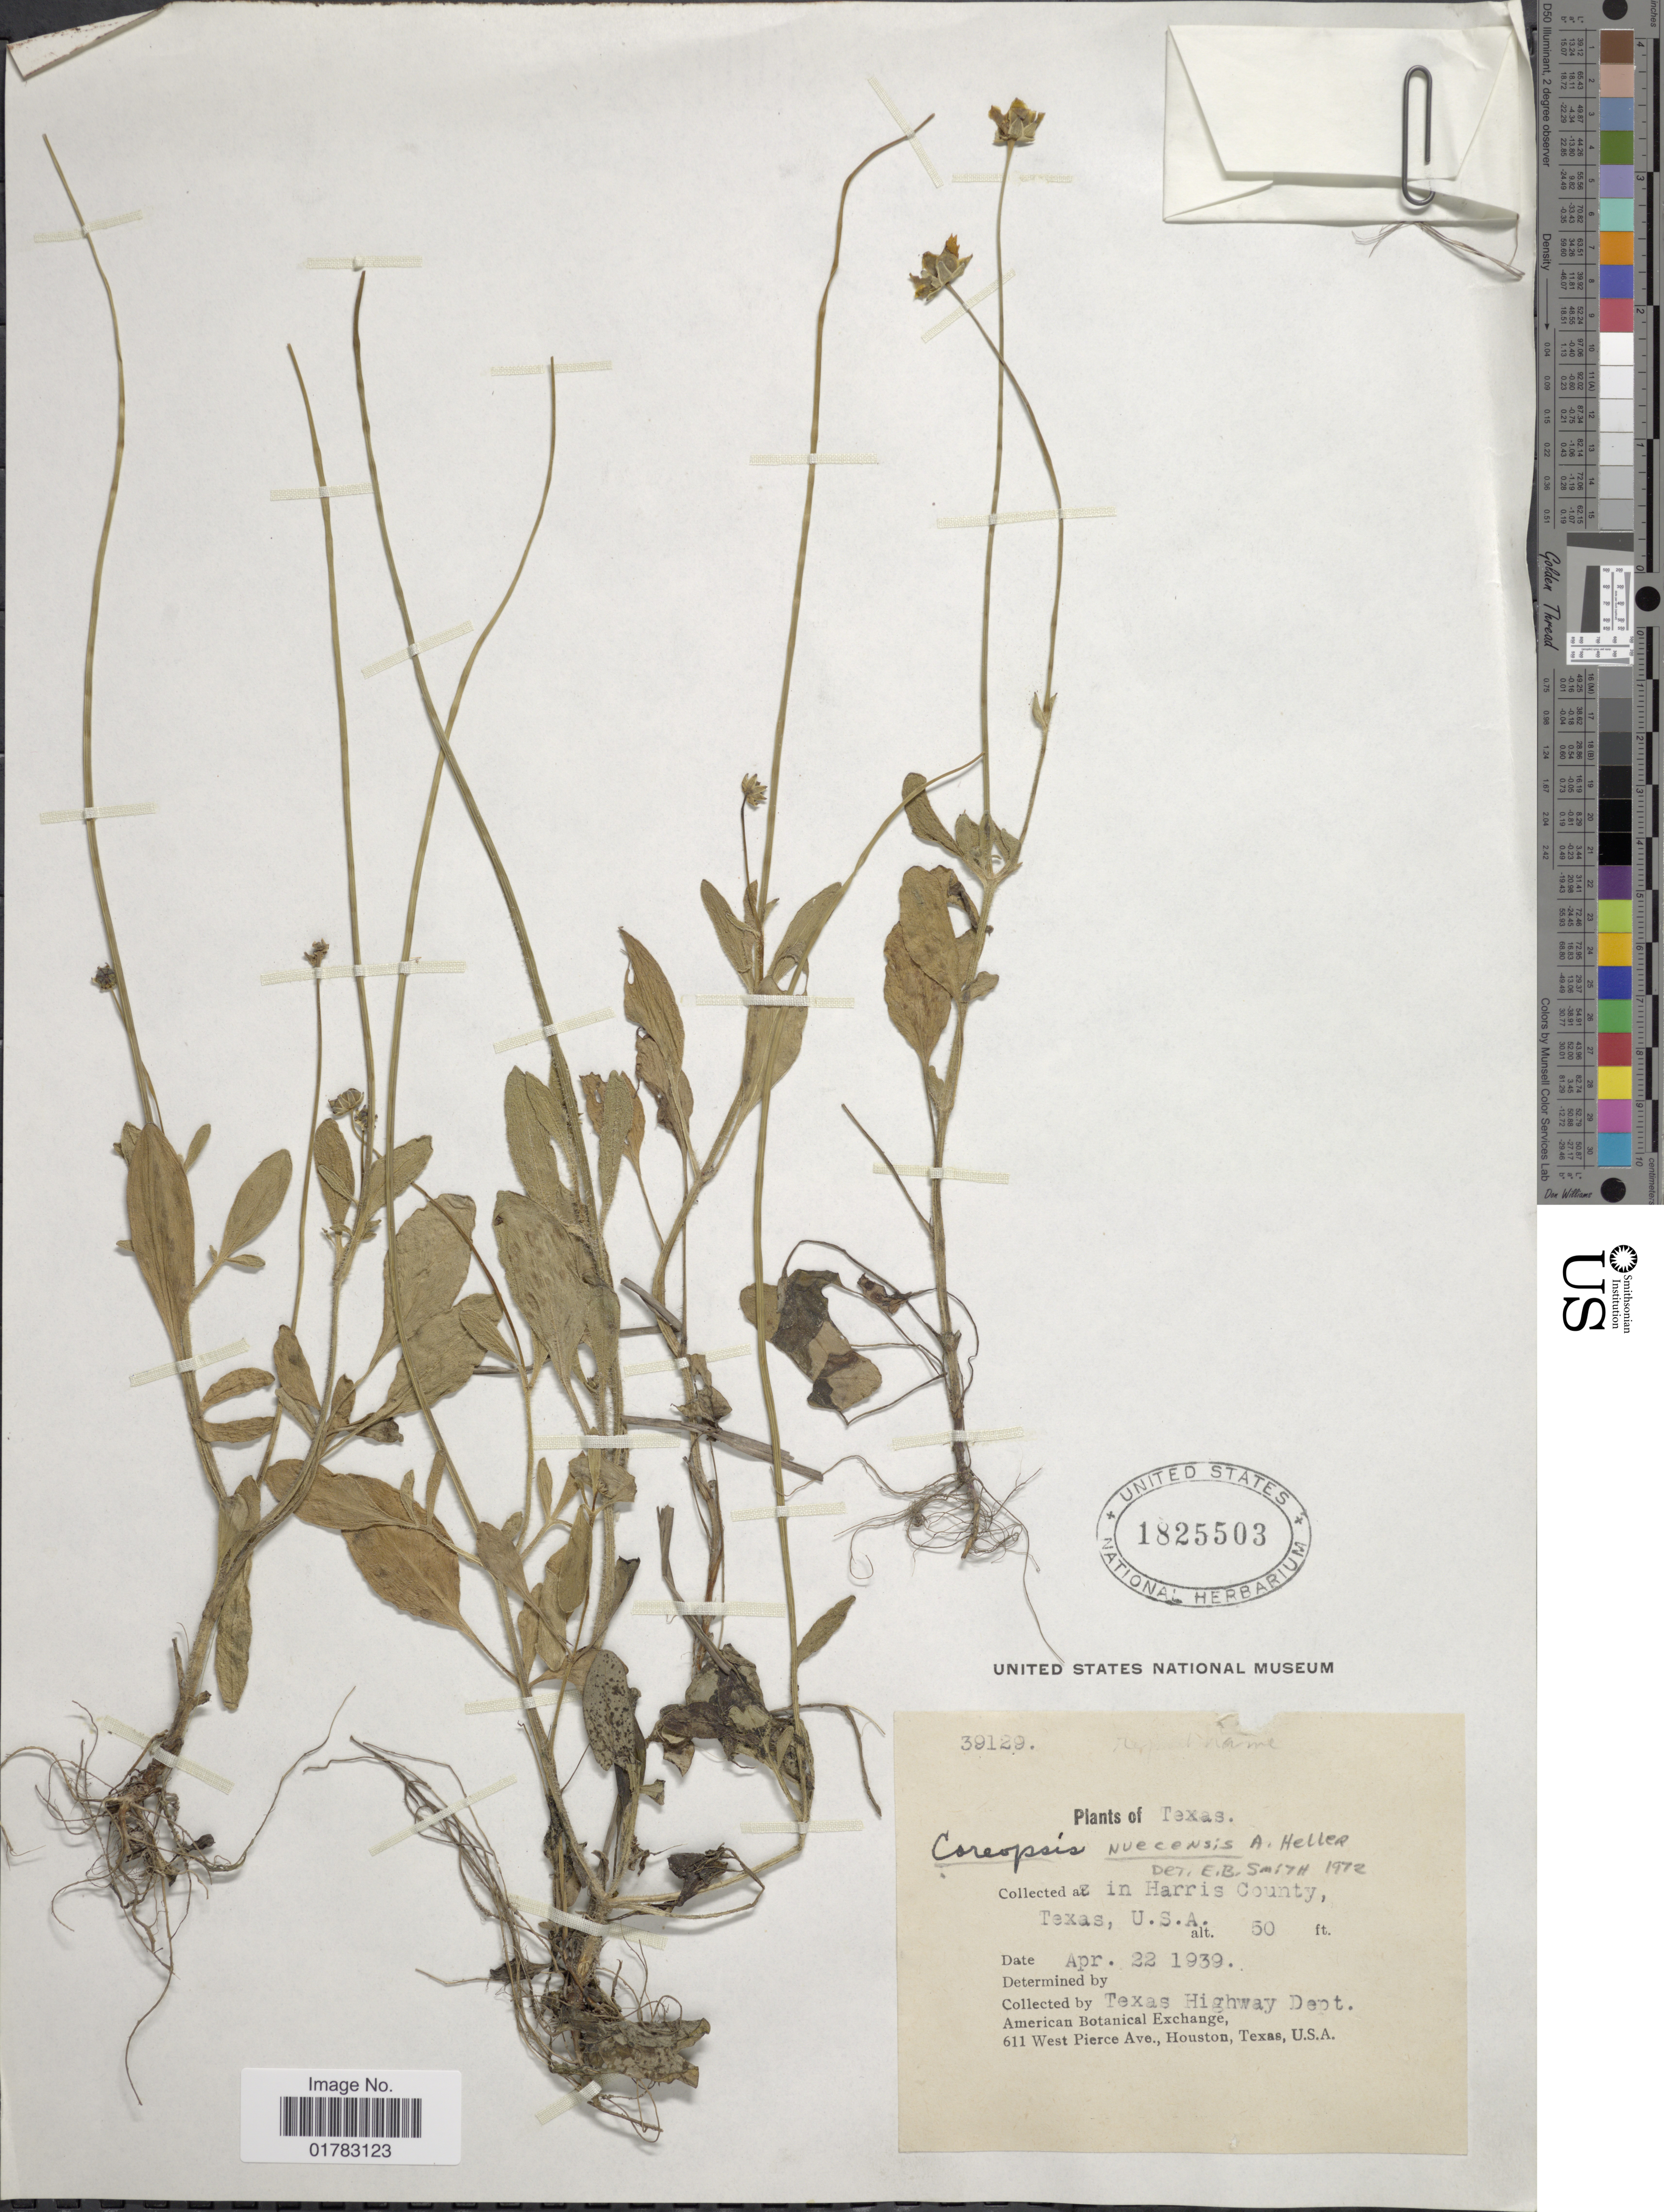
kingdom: Plantae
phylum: Tracheophyta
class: Magnoliopsida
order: Asterales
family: Asteraceae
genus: Coreopsis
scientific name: Coreopsis nuecensis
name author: A. Heller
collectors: Texas Highway Dept.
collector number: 39129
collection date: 1939-04-22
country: United States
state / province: Texas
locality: Harris County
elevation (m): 15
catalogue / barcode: US 1825503